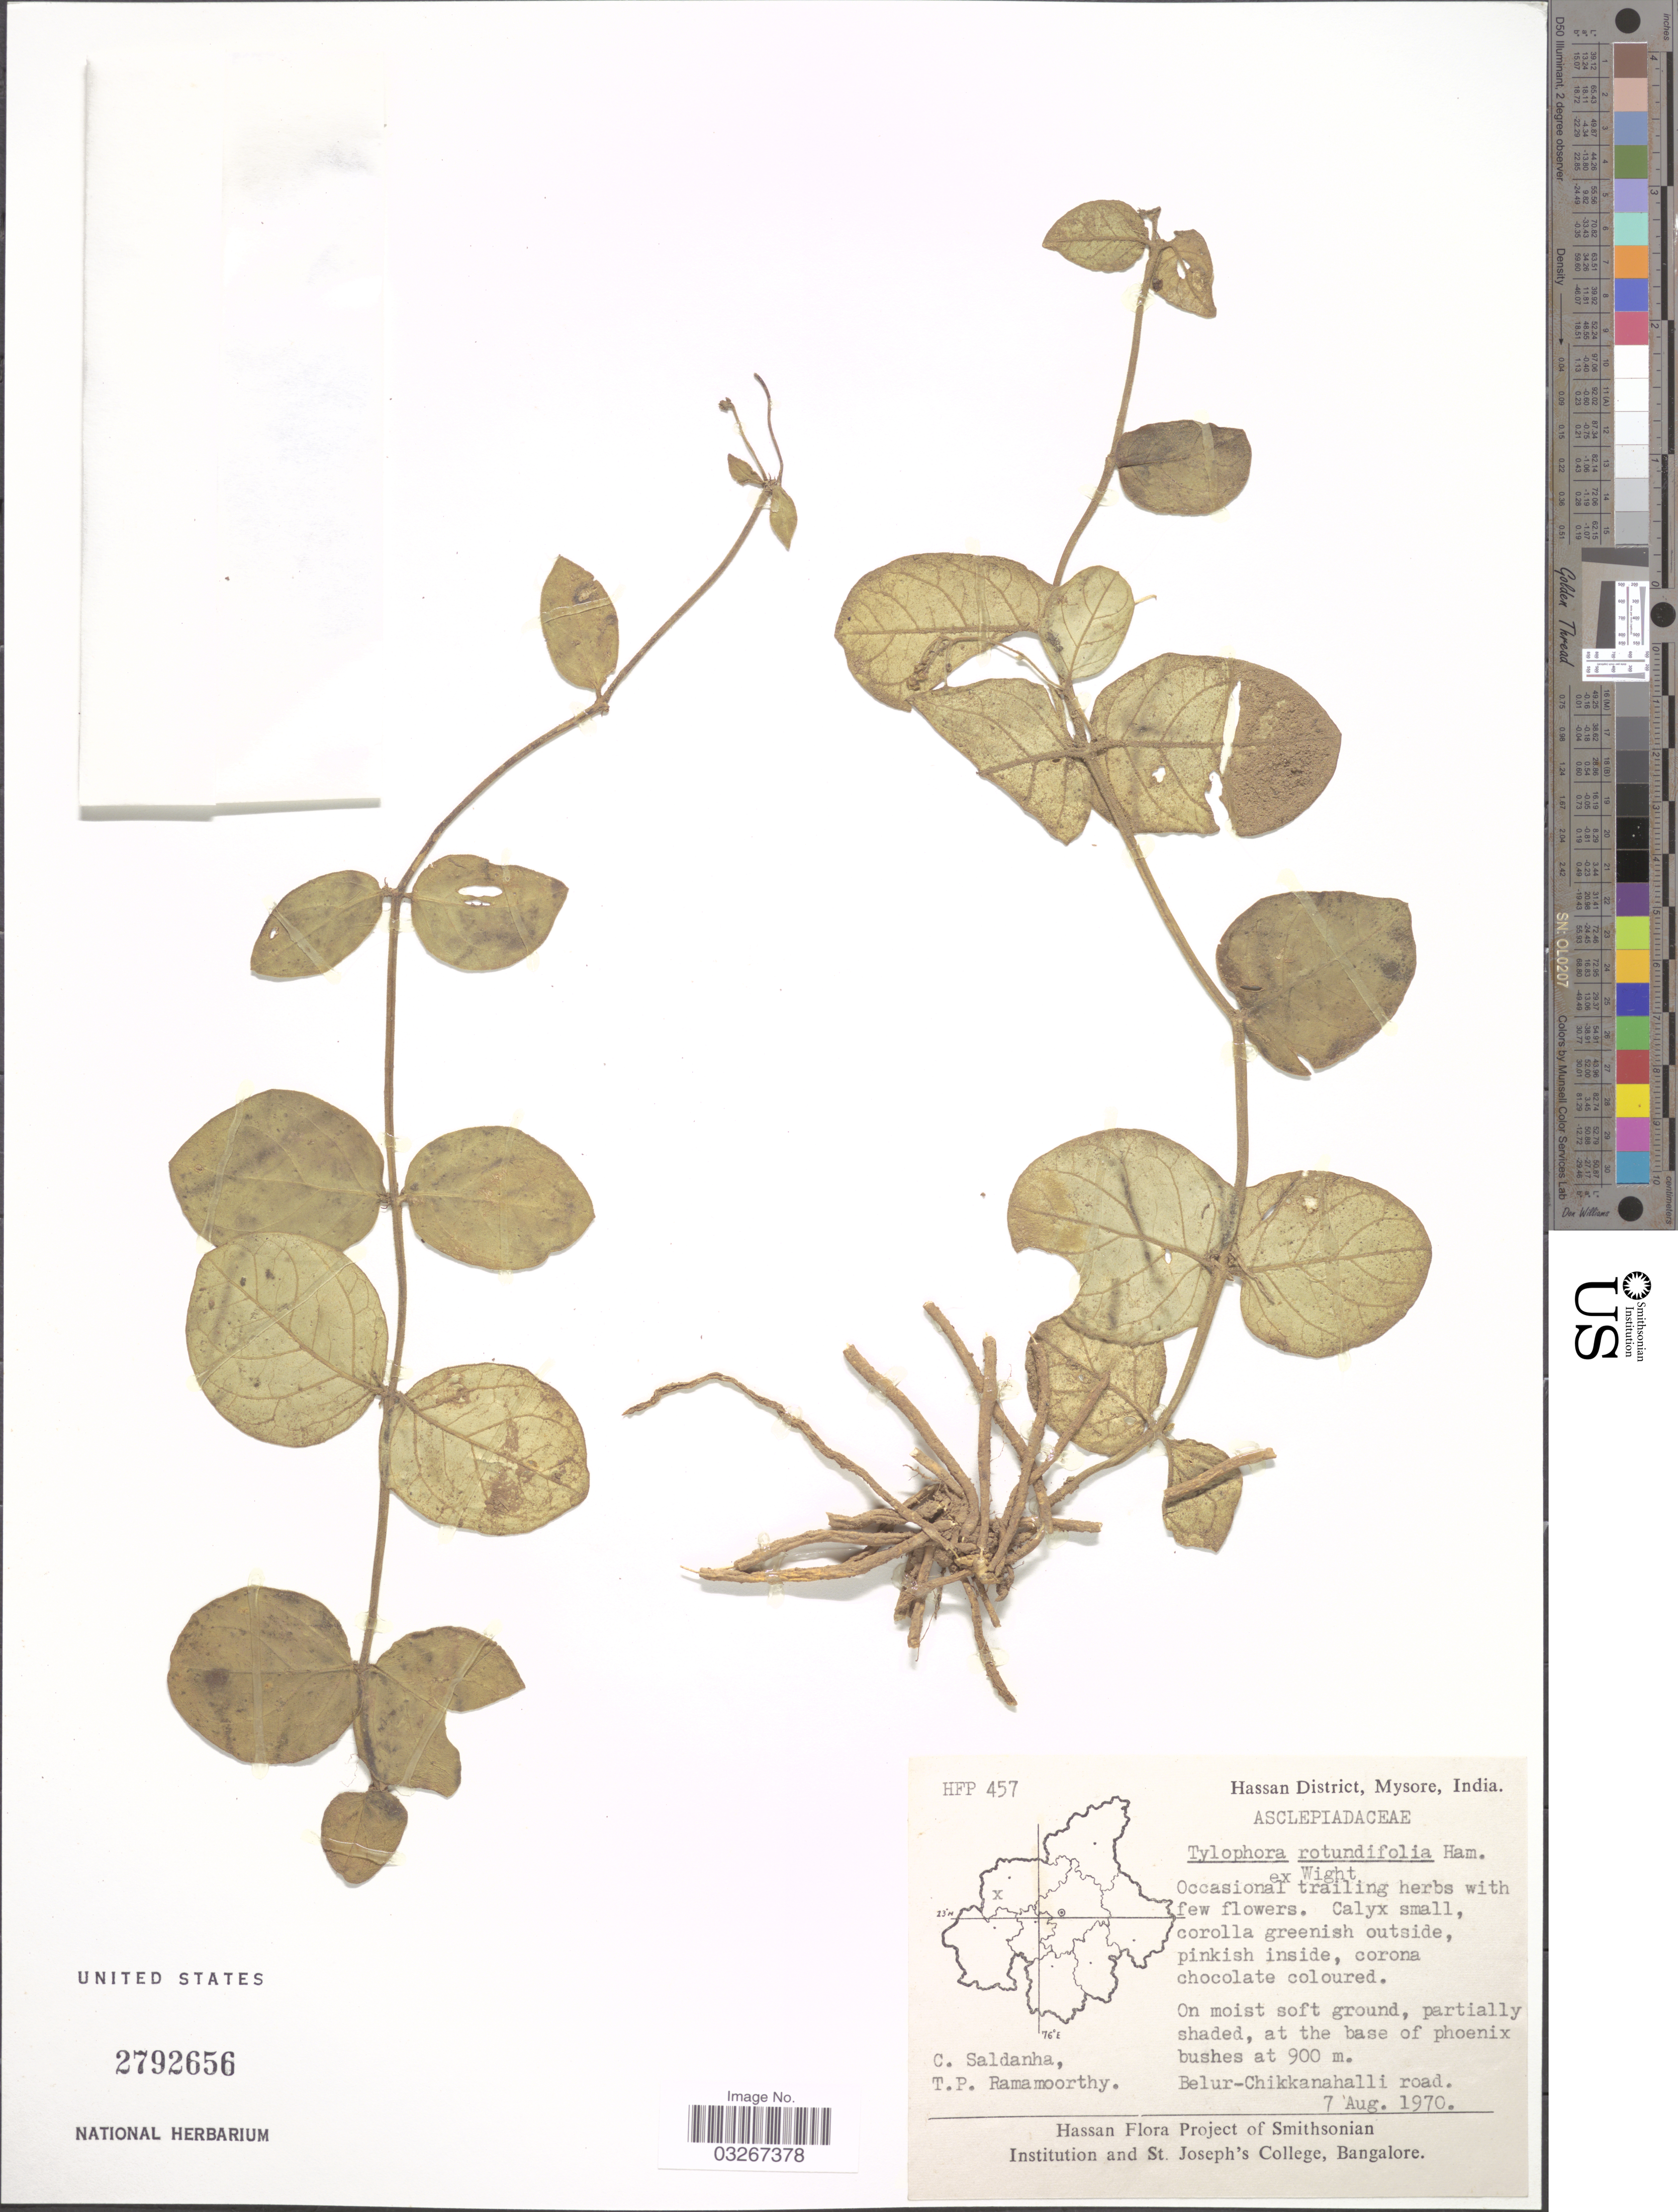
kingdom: Plantae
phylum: Tracheophyta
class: Magnoliopsida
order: Gentianales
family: Apocynaceae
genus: Tylophora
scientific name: Tylophora rotundifolia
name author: Buch.-Ham. ex Wight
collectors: C. Saldanha & T. P. Ramamoorthy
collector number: HFP 457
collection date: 1970-08-07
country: India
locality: Hassan District, Mysore. Belur-Chikkanahalli road.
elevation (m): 900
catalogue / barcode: US 2792656